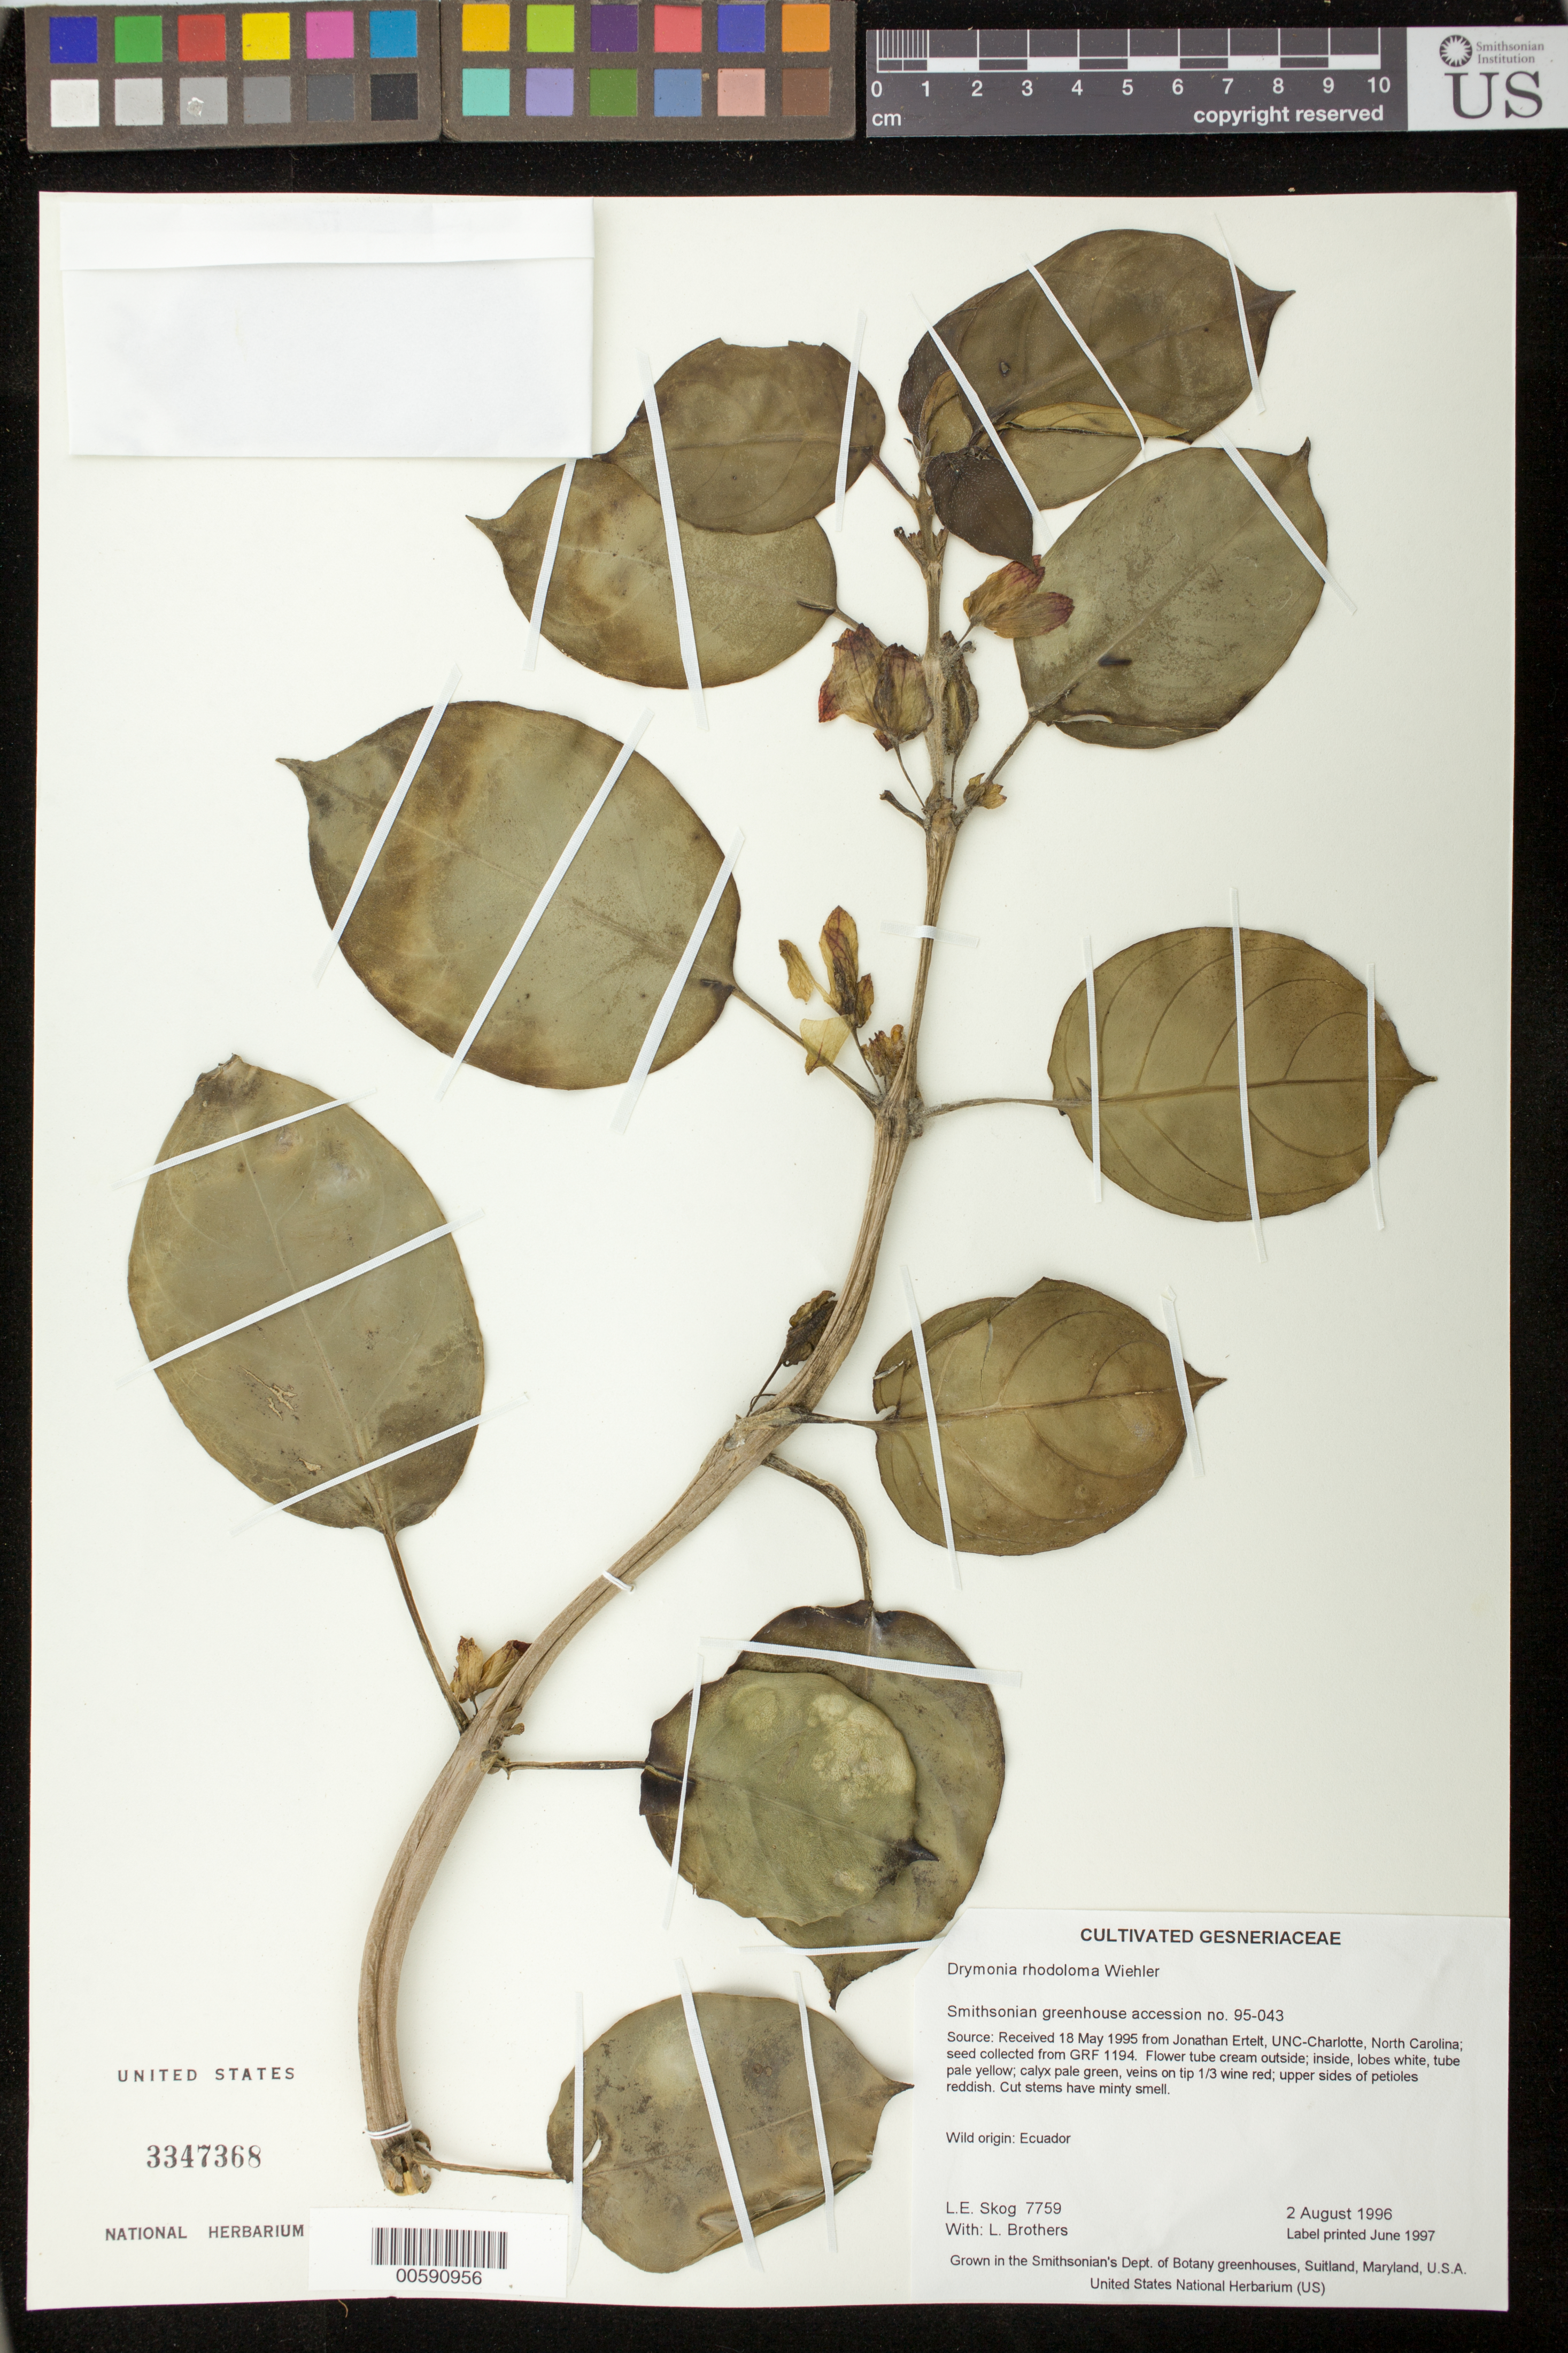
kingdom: Plantae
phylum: Tracheophyta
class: Magnoliopsida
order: Lamiales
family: Gesneriaceae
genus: Drymonia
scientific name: Drymonia rhodoloma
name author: Wiehler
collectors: L. E. Skog & L. Brothers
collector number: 7759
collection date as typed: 02 Aug 1996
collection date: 1996-08-02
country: Ecuador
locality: Grown in the Smithsonian's Dept. of Botany greenhouses, Suitland, Maryland, U.S.A.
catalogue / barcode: US 3347368